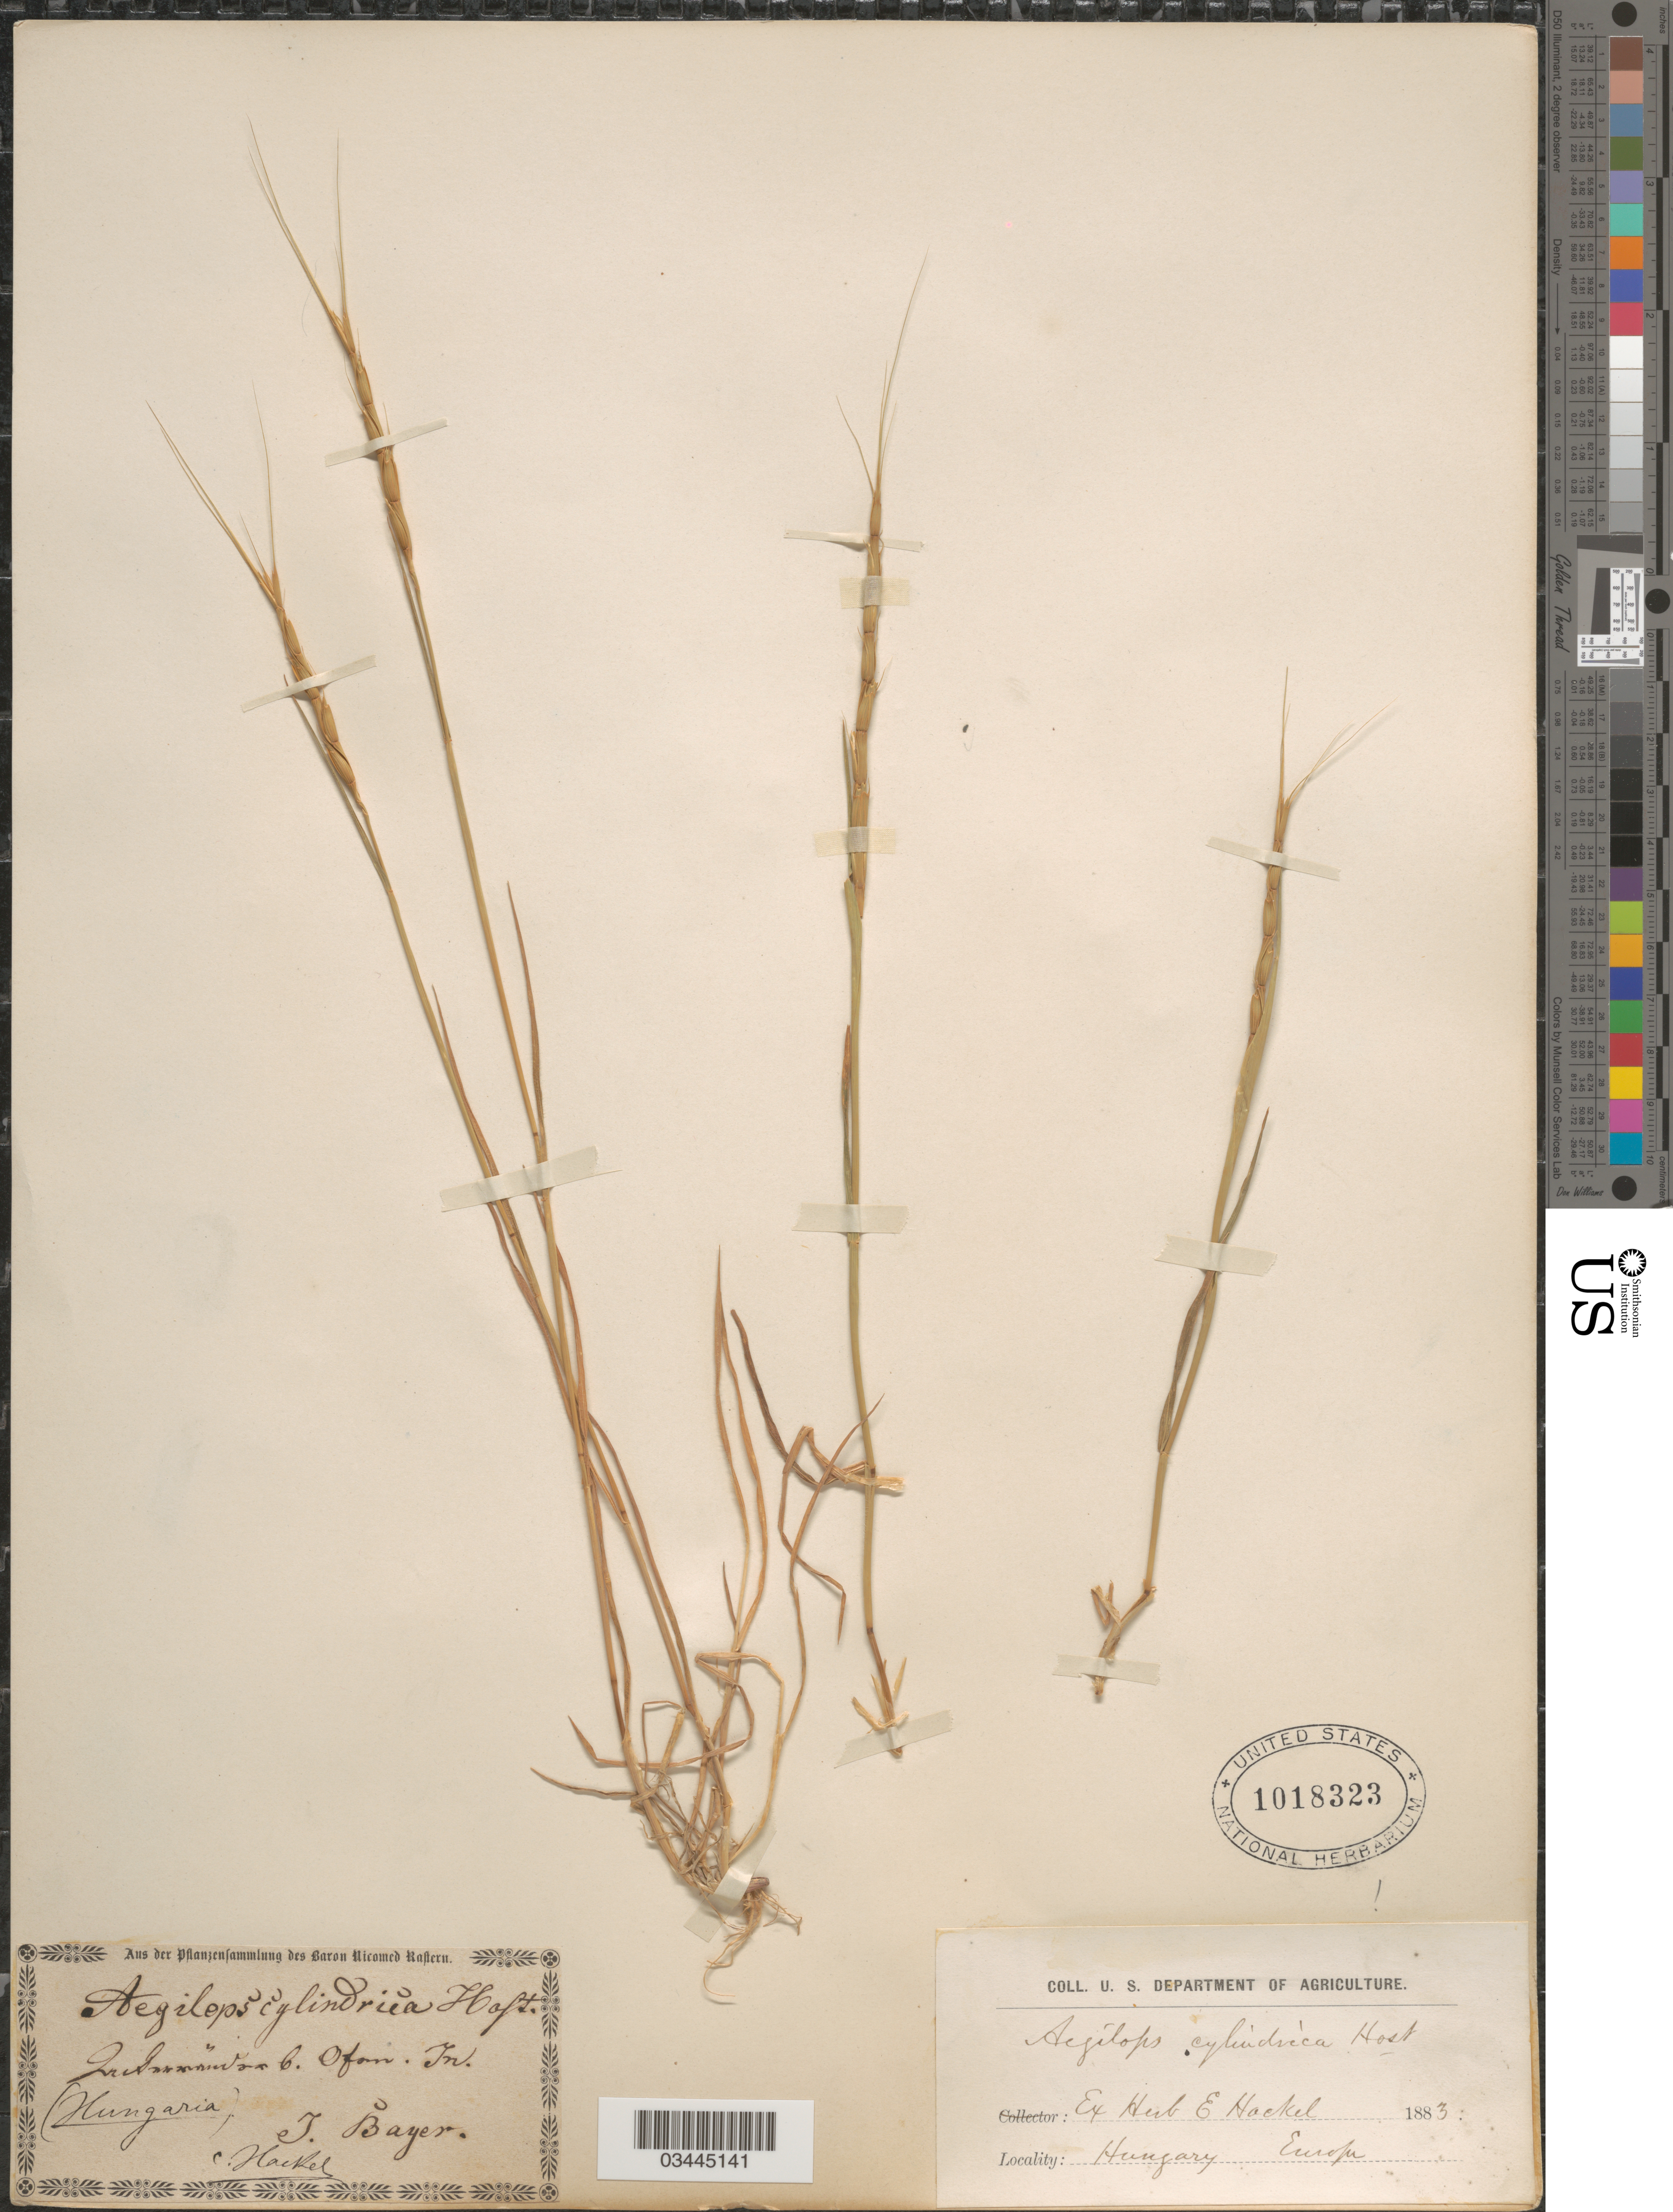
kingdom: Plantae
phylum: Tracheophyta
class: Liliopsida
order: Poales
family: Poaceae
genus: Aegilops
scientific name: Aegilops cylindrica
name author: Host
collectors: -. Hackel & J. Bayer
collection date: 1883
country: Hungary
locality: [illegible text] b. Ofen[interpreted].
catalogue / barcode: US 1018323